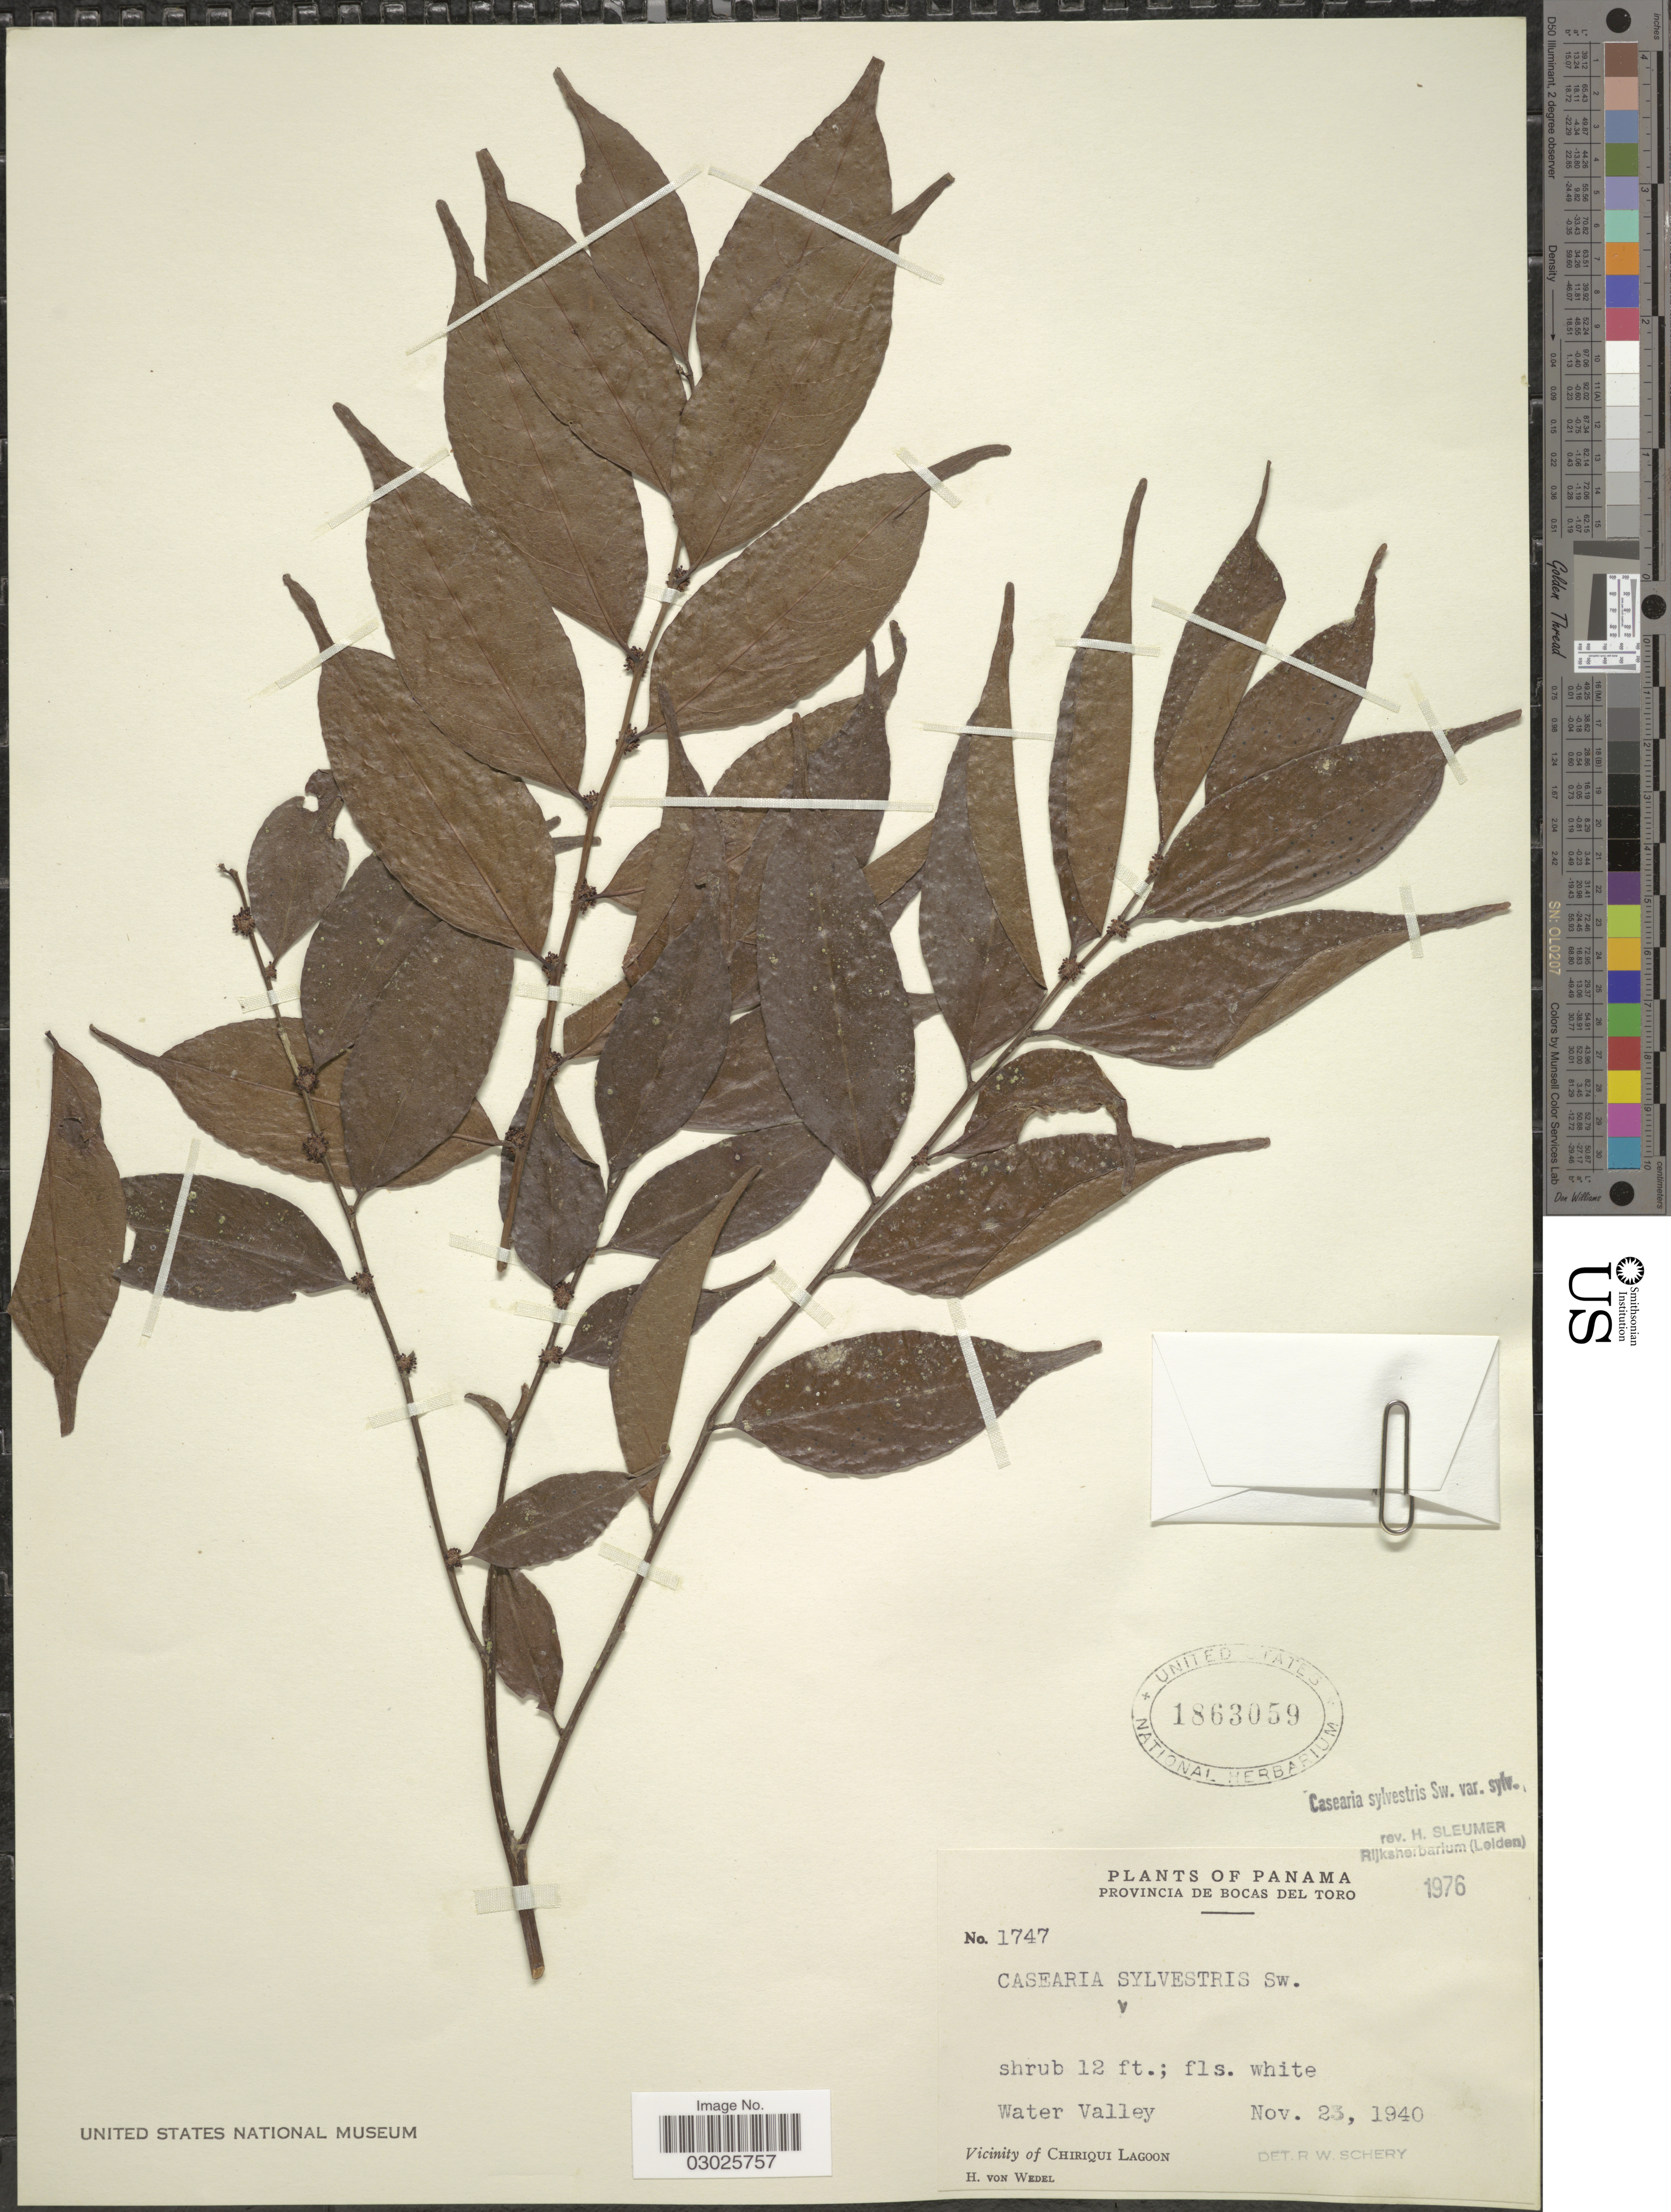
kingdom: Plantae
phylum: Tracheophyta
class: Magnoliopsida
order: Malpighiales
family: Salicaceae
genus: Casearia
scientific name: Casearia sylvestris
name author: Sw.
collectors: H. von Wedel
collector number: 1747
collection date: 1940-11-23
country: Panama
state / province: Bocas del Toro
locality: Water Valley. Vicinity of Chiriqui Lagoon.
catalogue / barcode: US 1863059